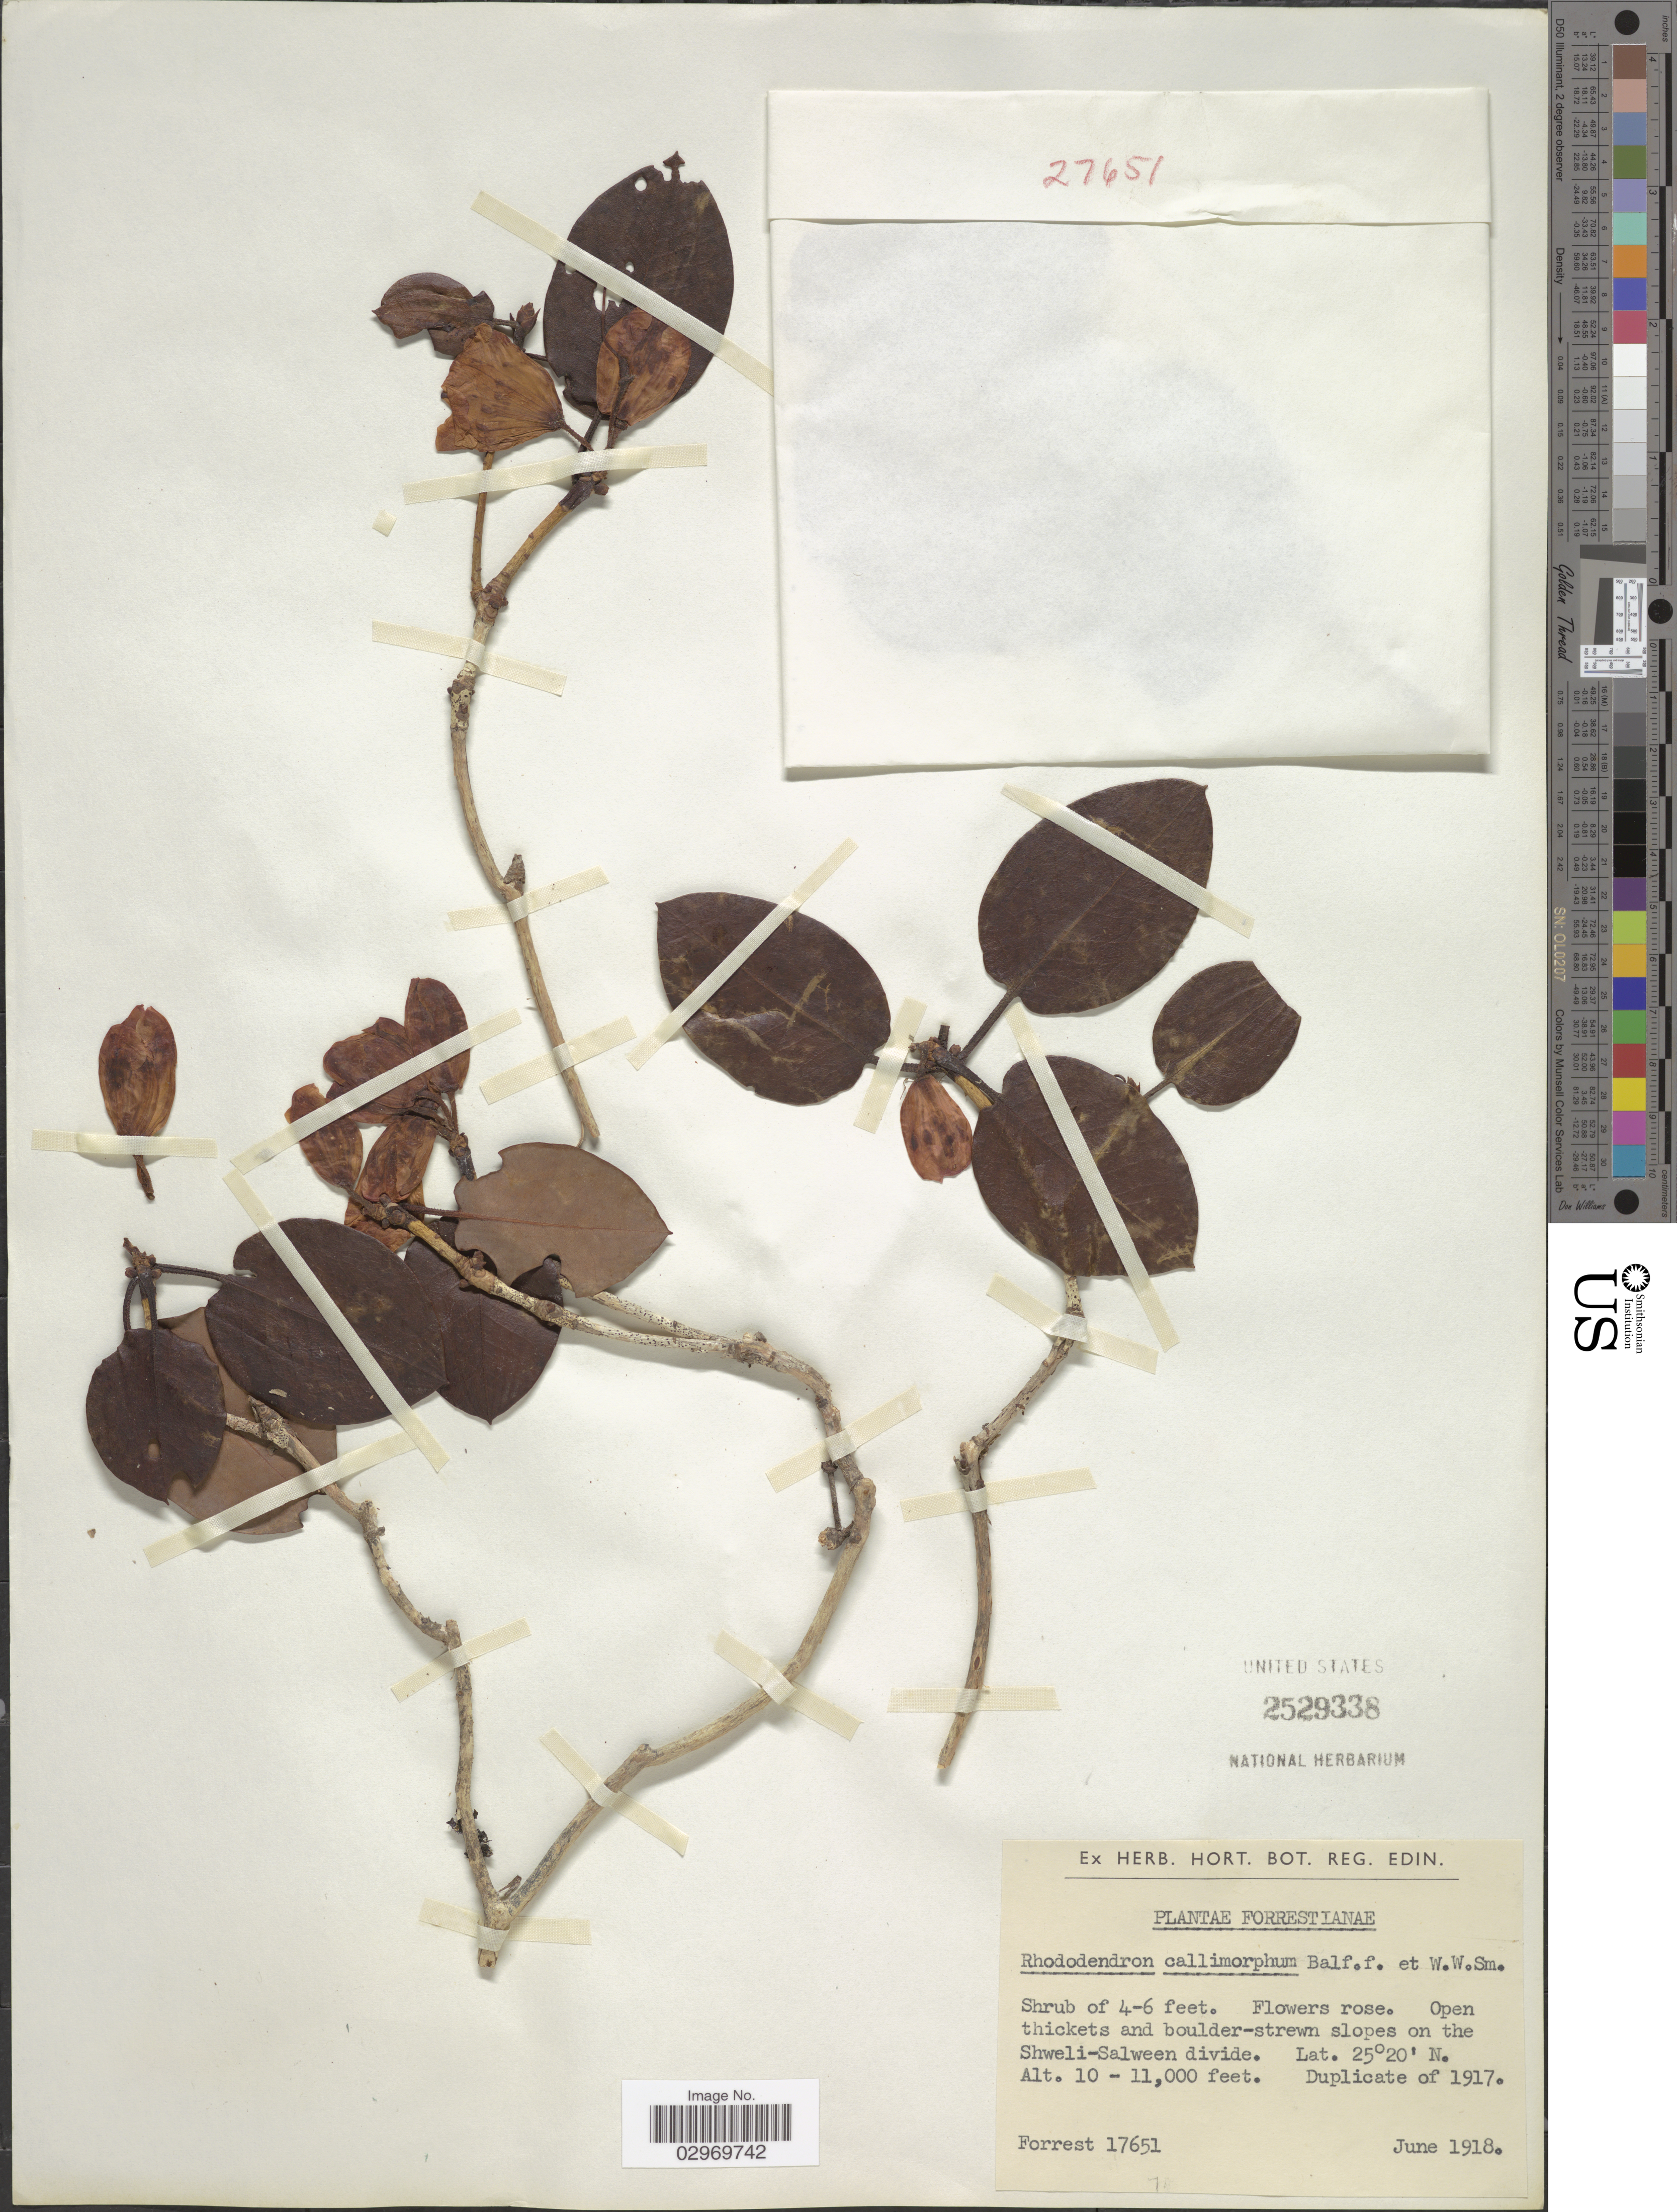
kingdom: Plantae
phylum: Tracheophyta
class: Magnoliopsida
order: Ericales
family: Ericaceae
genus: Rhododendron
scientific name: Rhododendron callimorphum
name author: Balf. f. & W.W. Sm.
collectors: -. Forrest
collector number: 17651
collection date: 1918-06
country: China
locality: Open thickets and boulder-strewn slopes on the Shweli-Salween divide.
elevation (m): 3048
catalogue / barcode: US 2529338